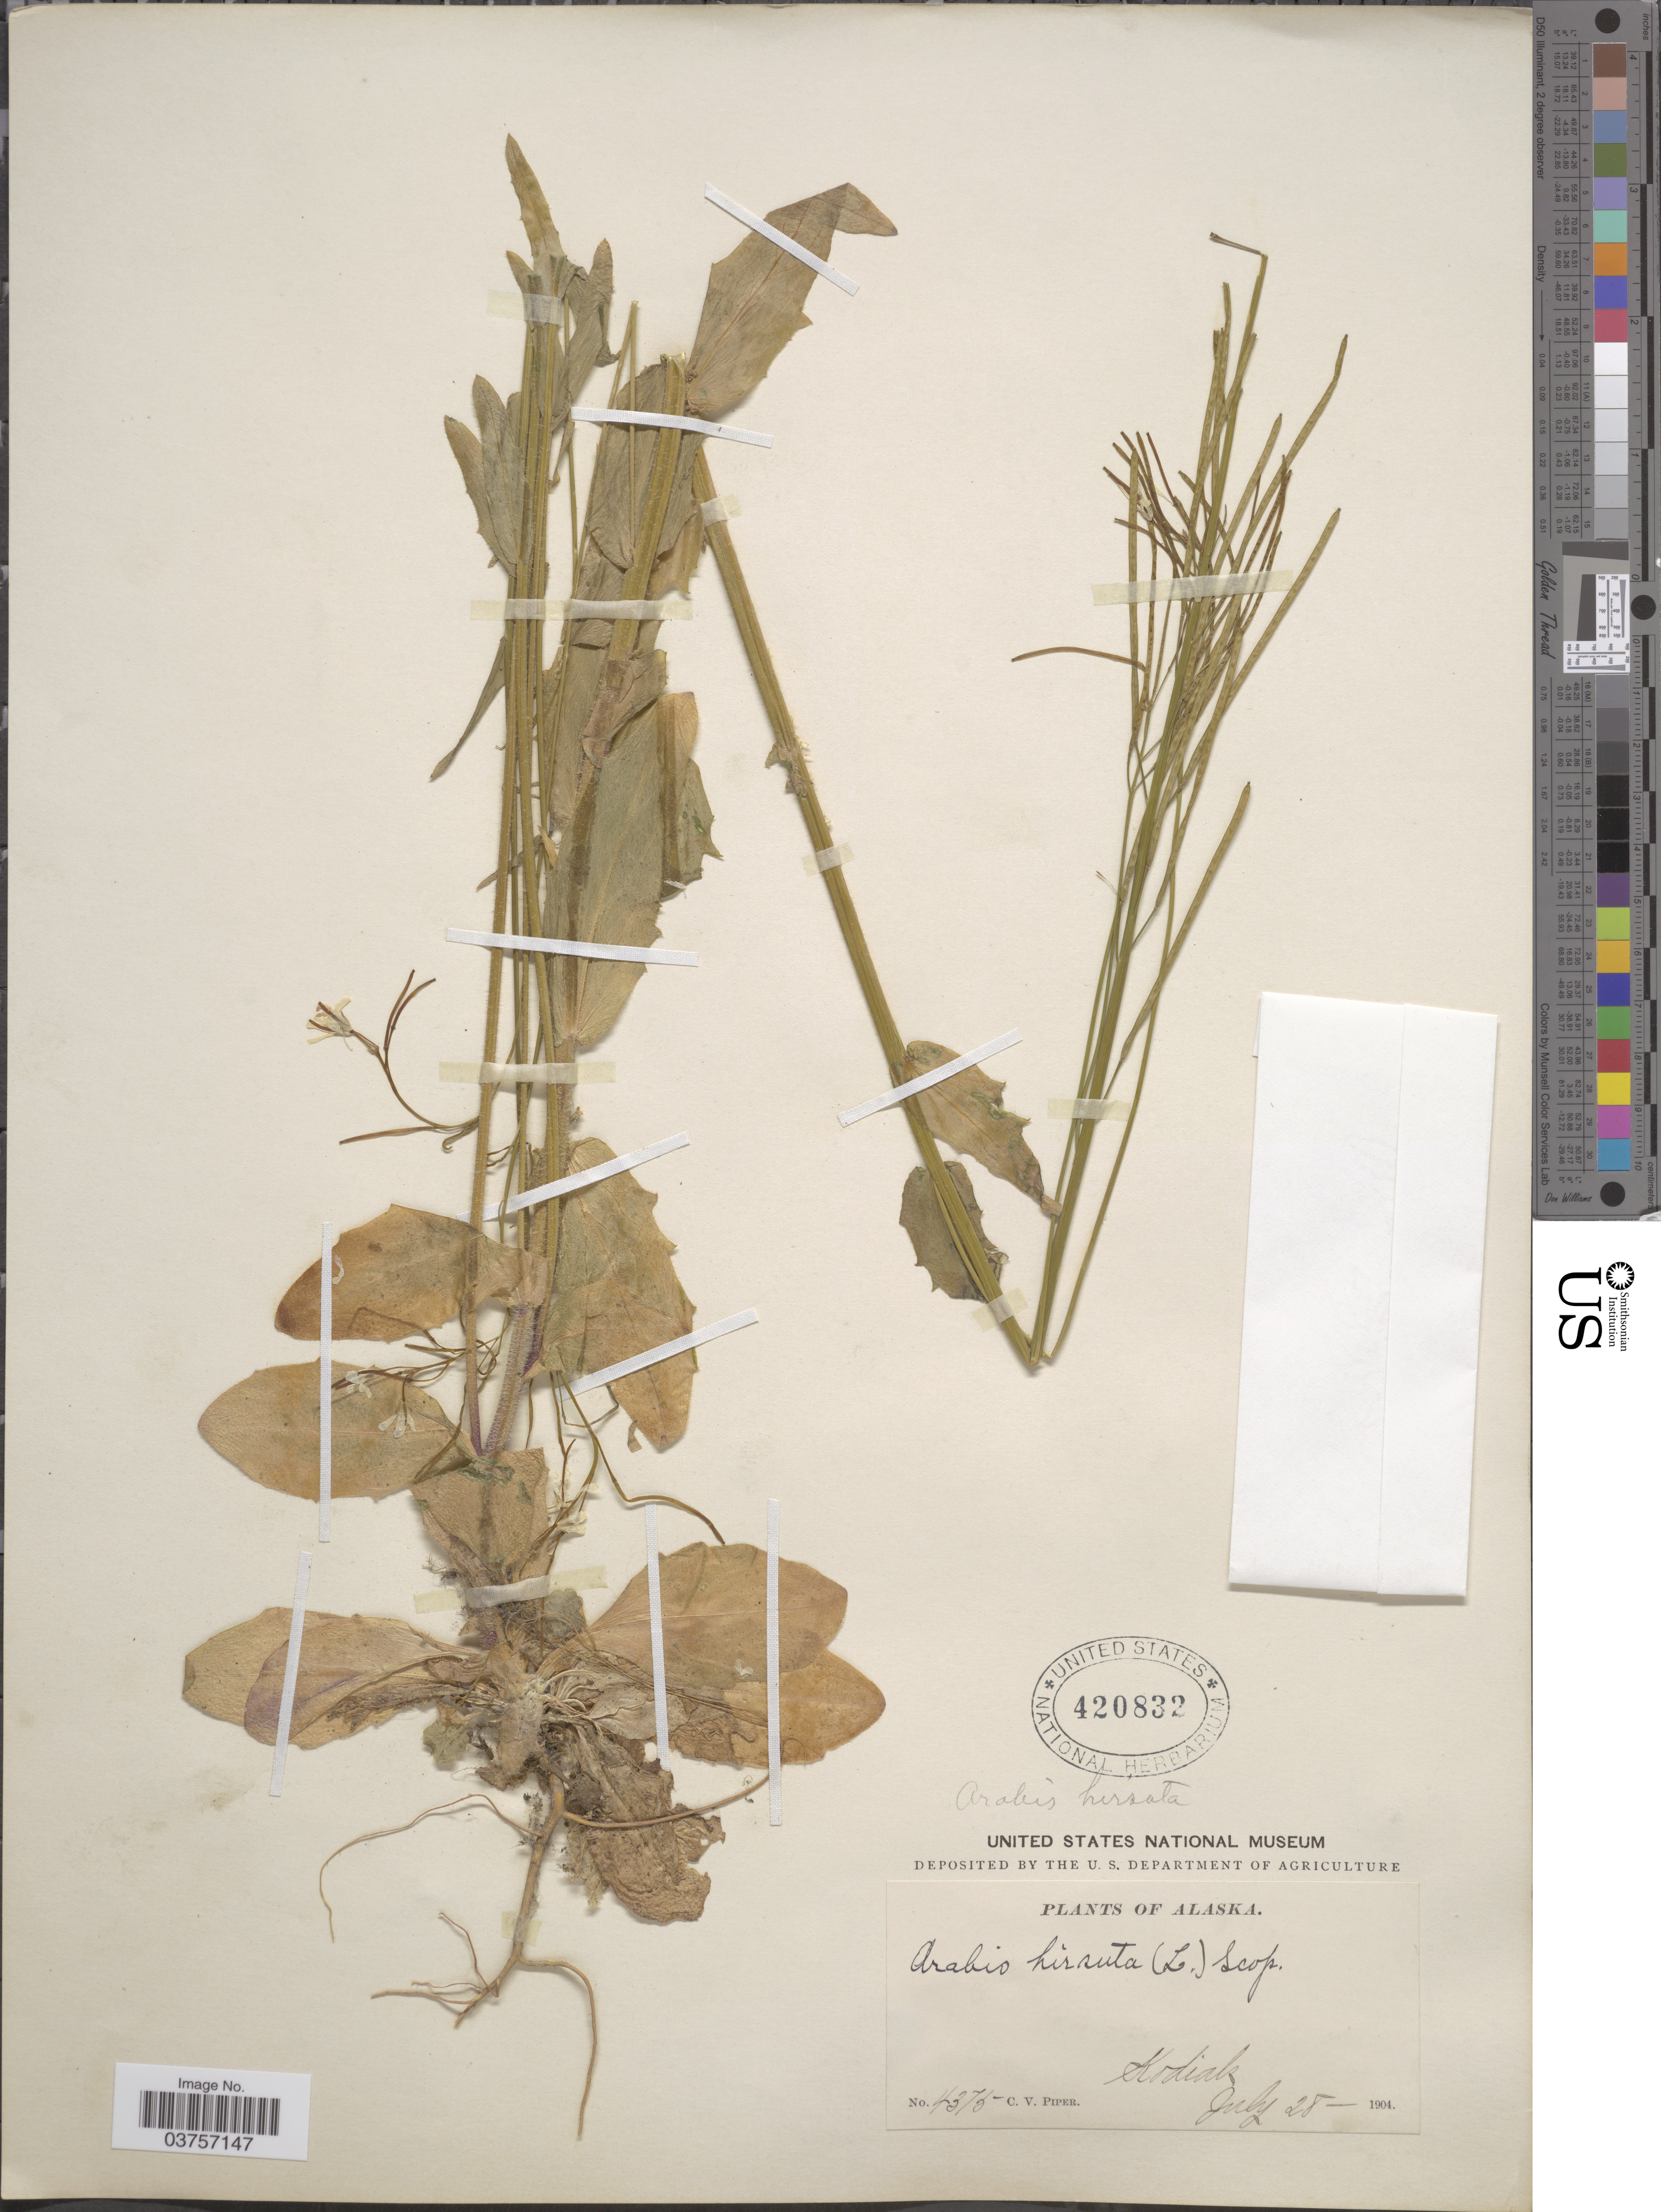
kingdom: Plantae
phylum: Tracheophyta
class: Magnoliopsida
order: Brassicales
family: Brassicaceae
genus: Arabis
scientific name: Arabis hirsuta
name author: (L.) Scop.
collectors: C. V. Piper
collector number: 4375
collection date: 1904-07-28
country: United States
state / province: Alaska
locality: Kodiak.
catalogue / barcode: US 420832